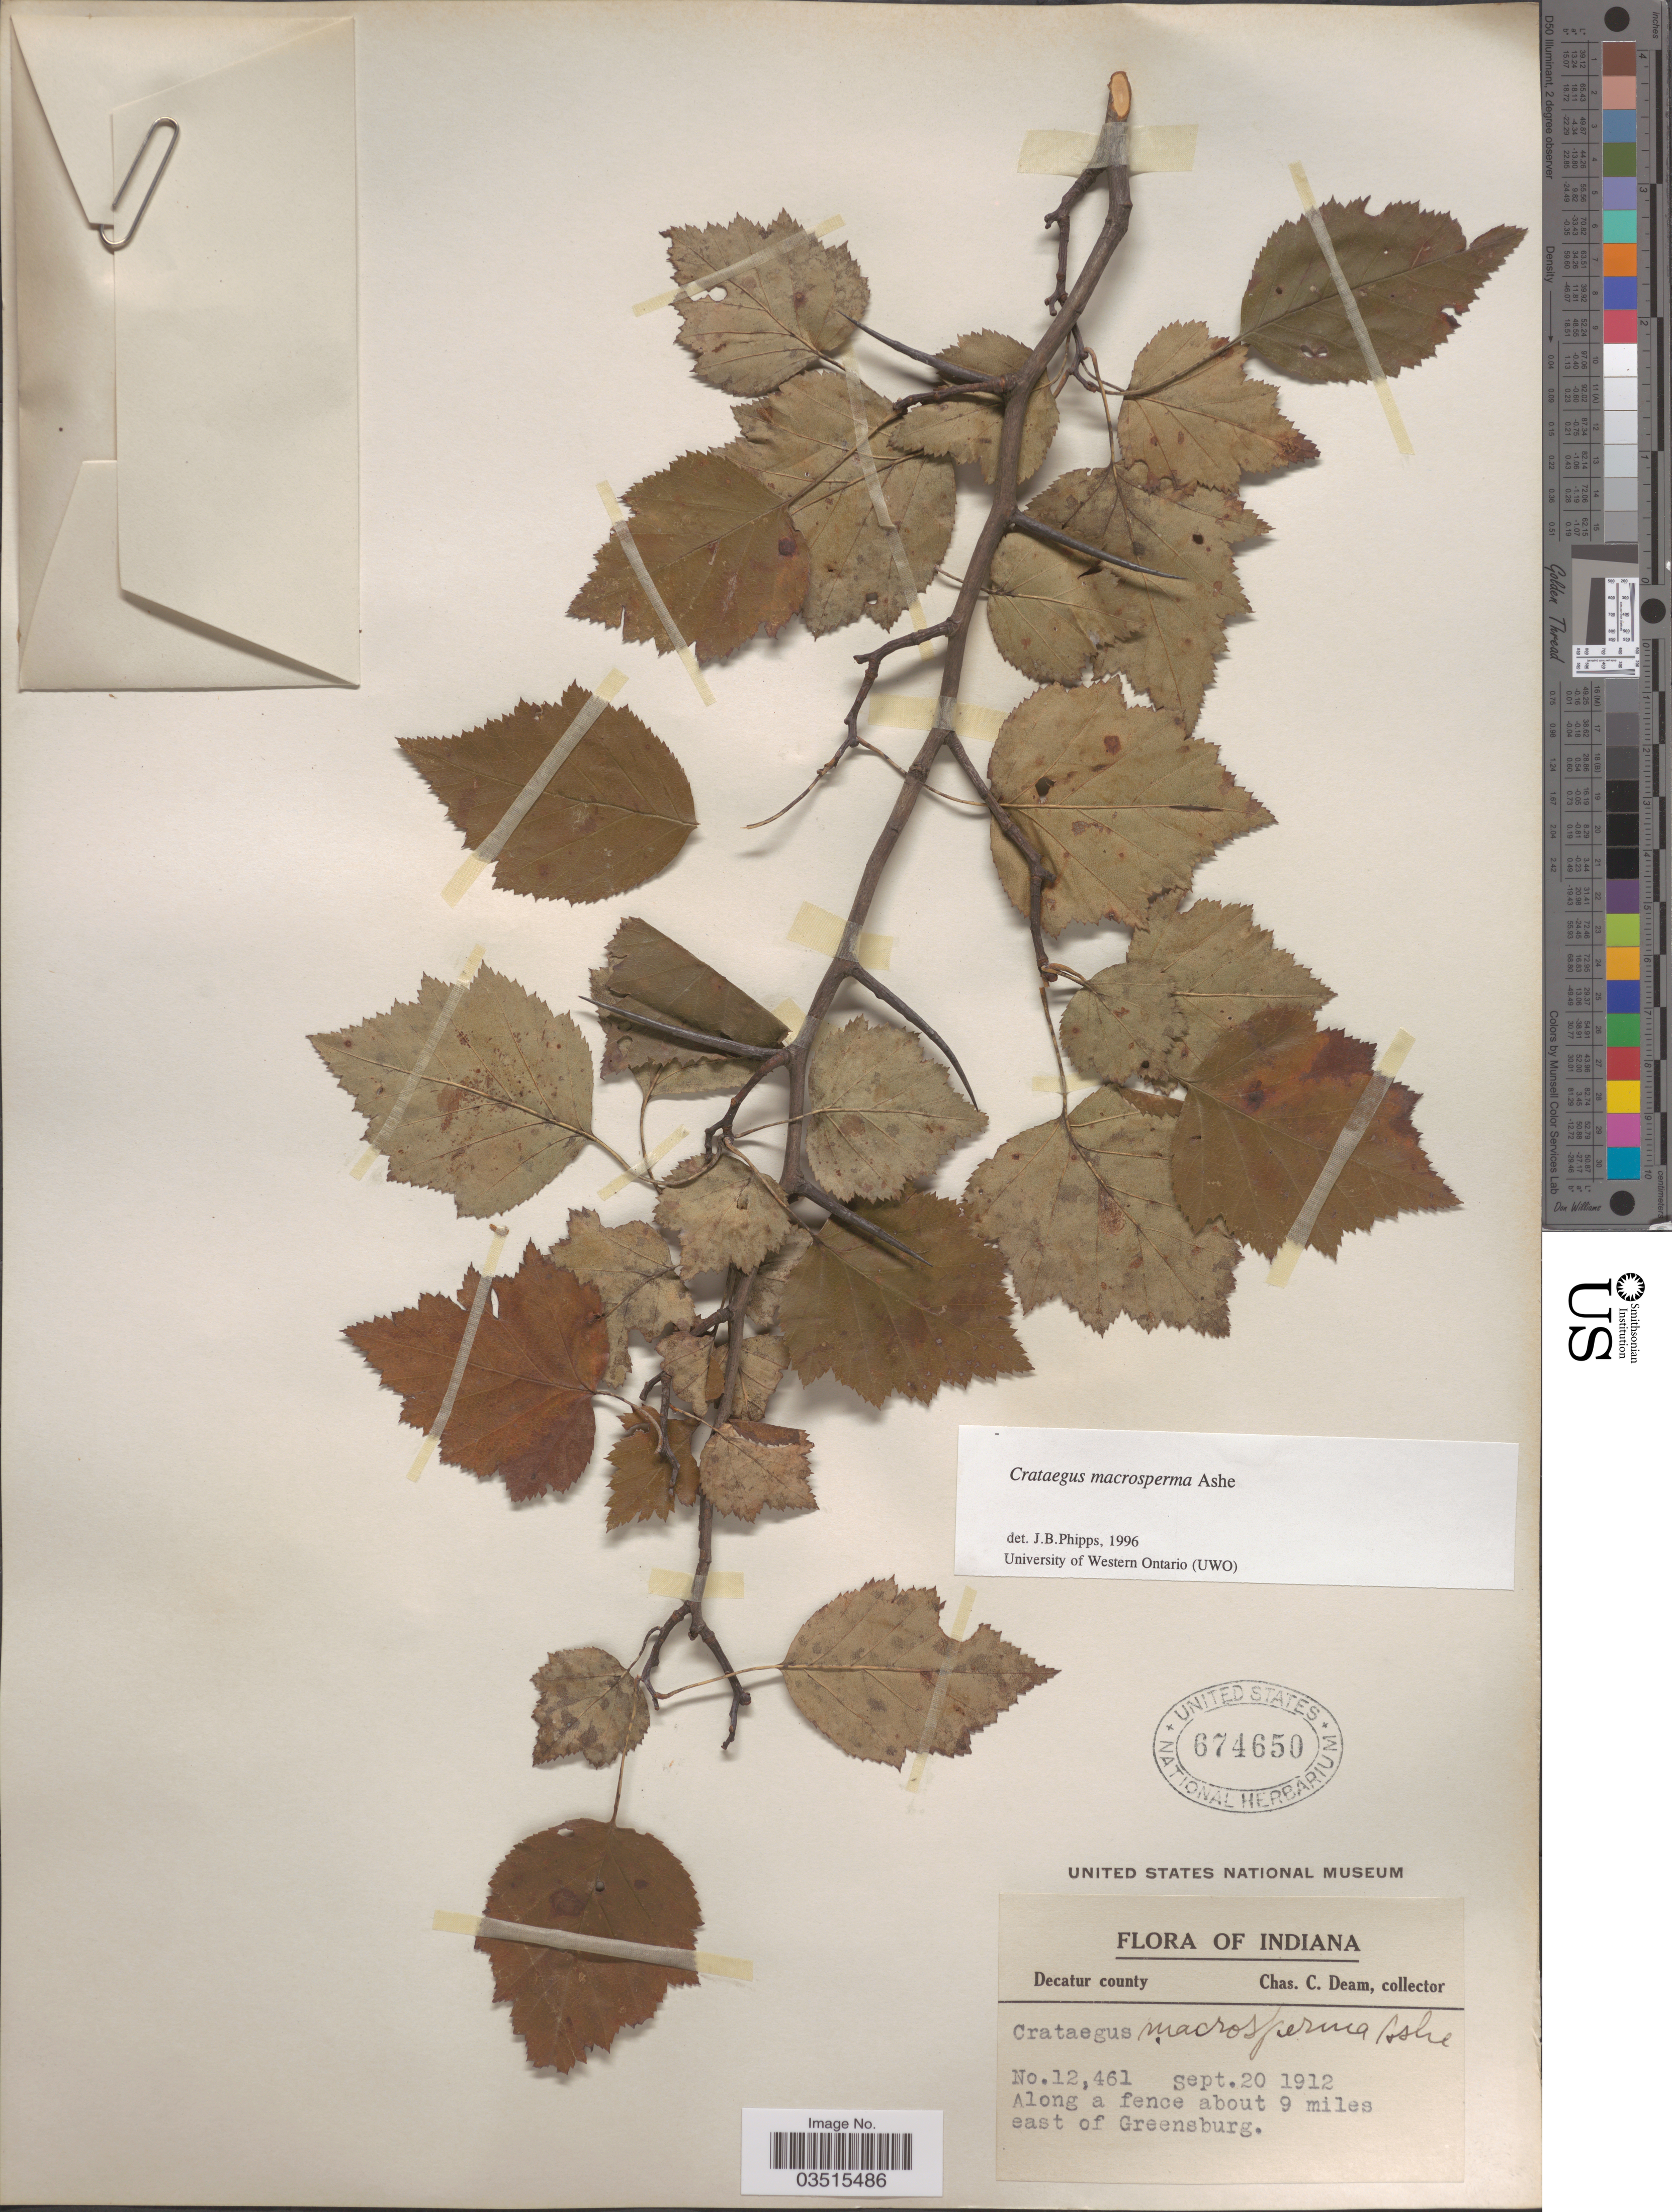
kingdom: Plantae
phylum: Tracheophyta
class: Magnoliopsida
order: Rosales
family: Rosaceae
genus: Crataegus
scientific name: Crataegus macrosperma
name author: Ashe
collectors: C. C. Deam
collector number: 12461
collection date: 1912-09-20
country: United States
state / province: Indiana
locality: Decatur county. Along a fence about 9 miles east of Greensburg.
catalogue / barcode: US 674650